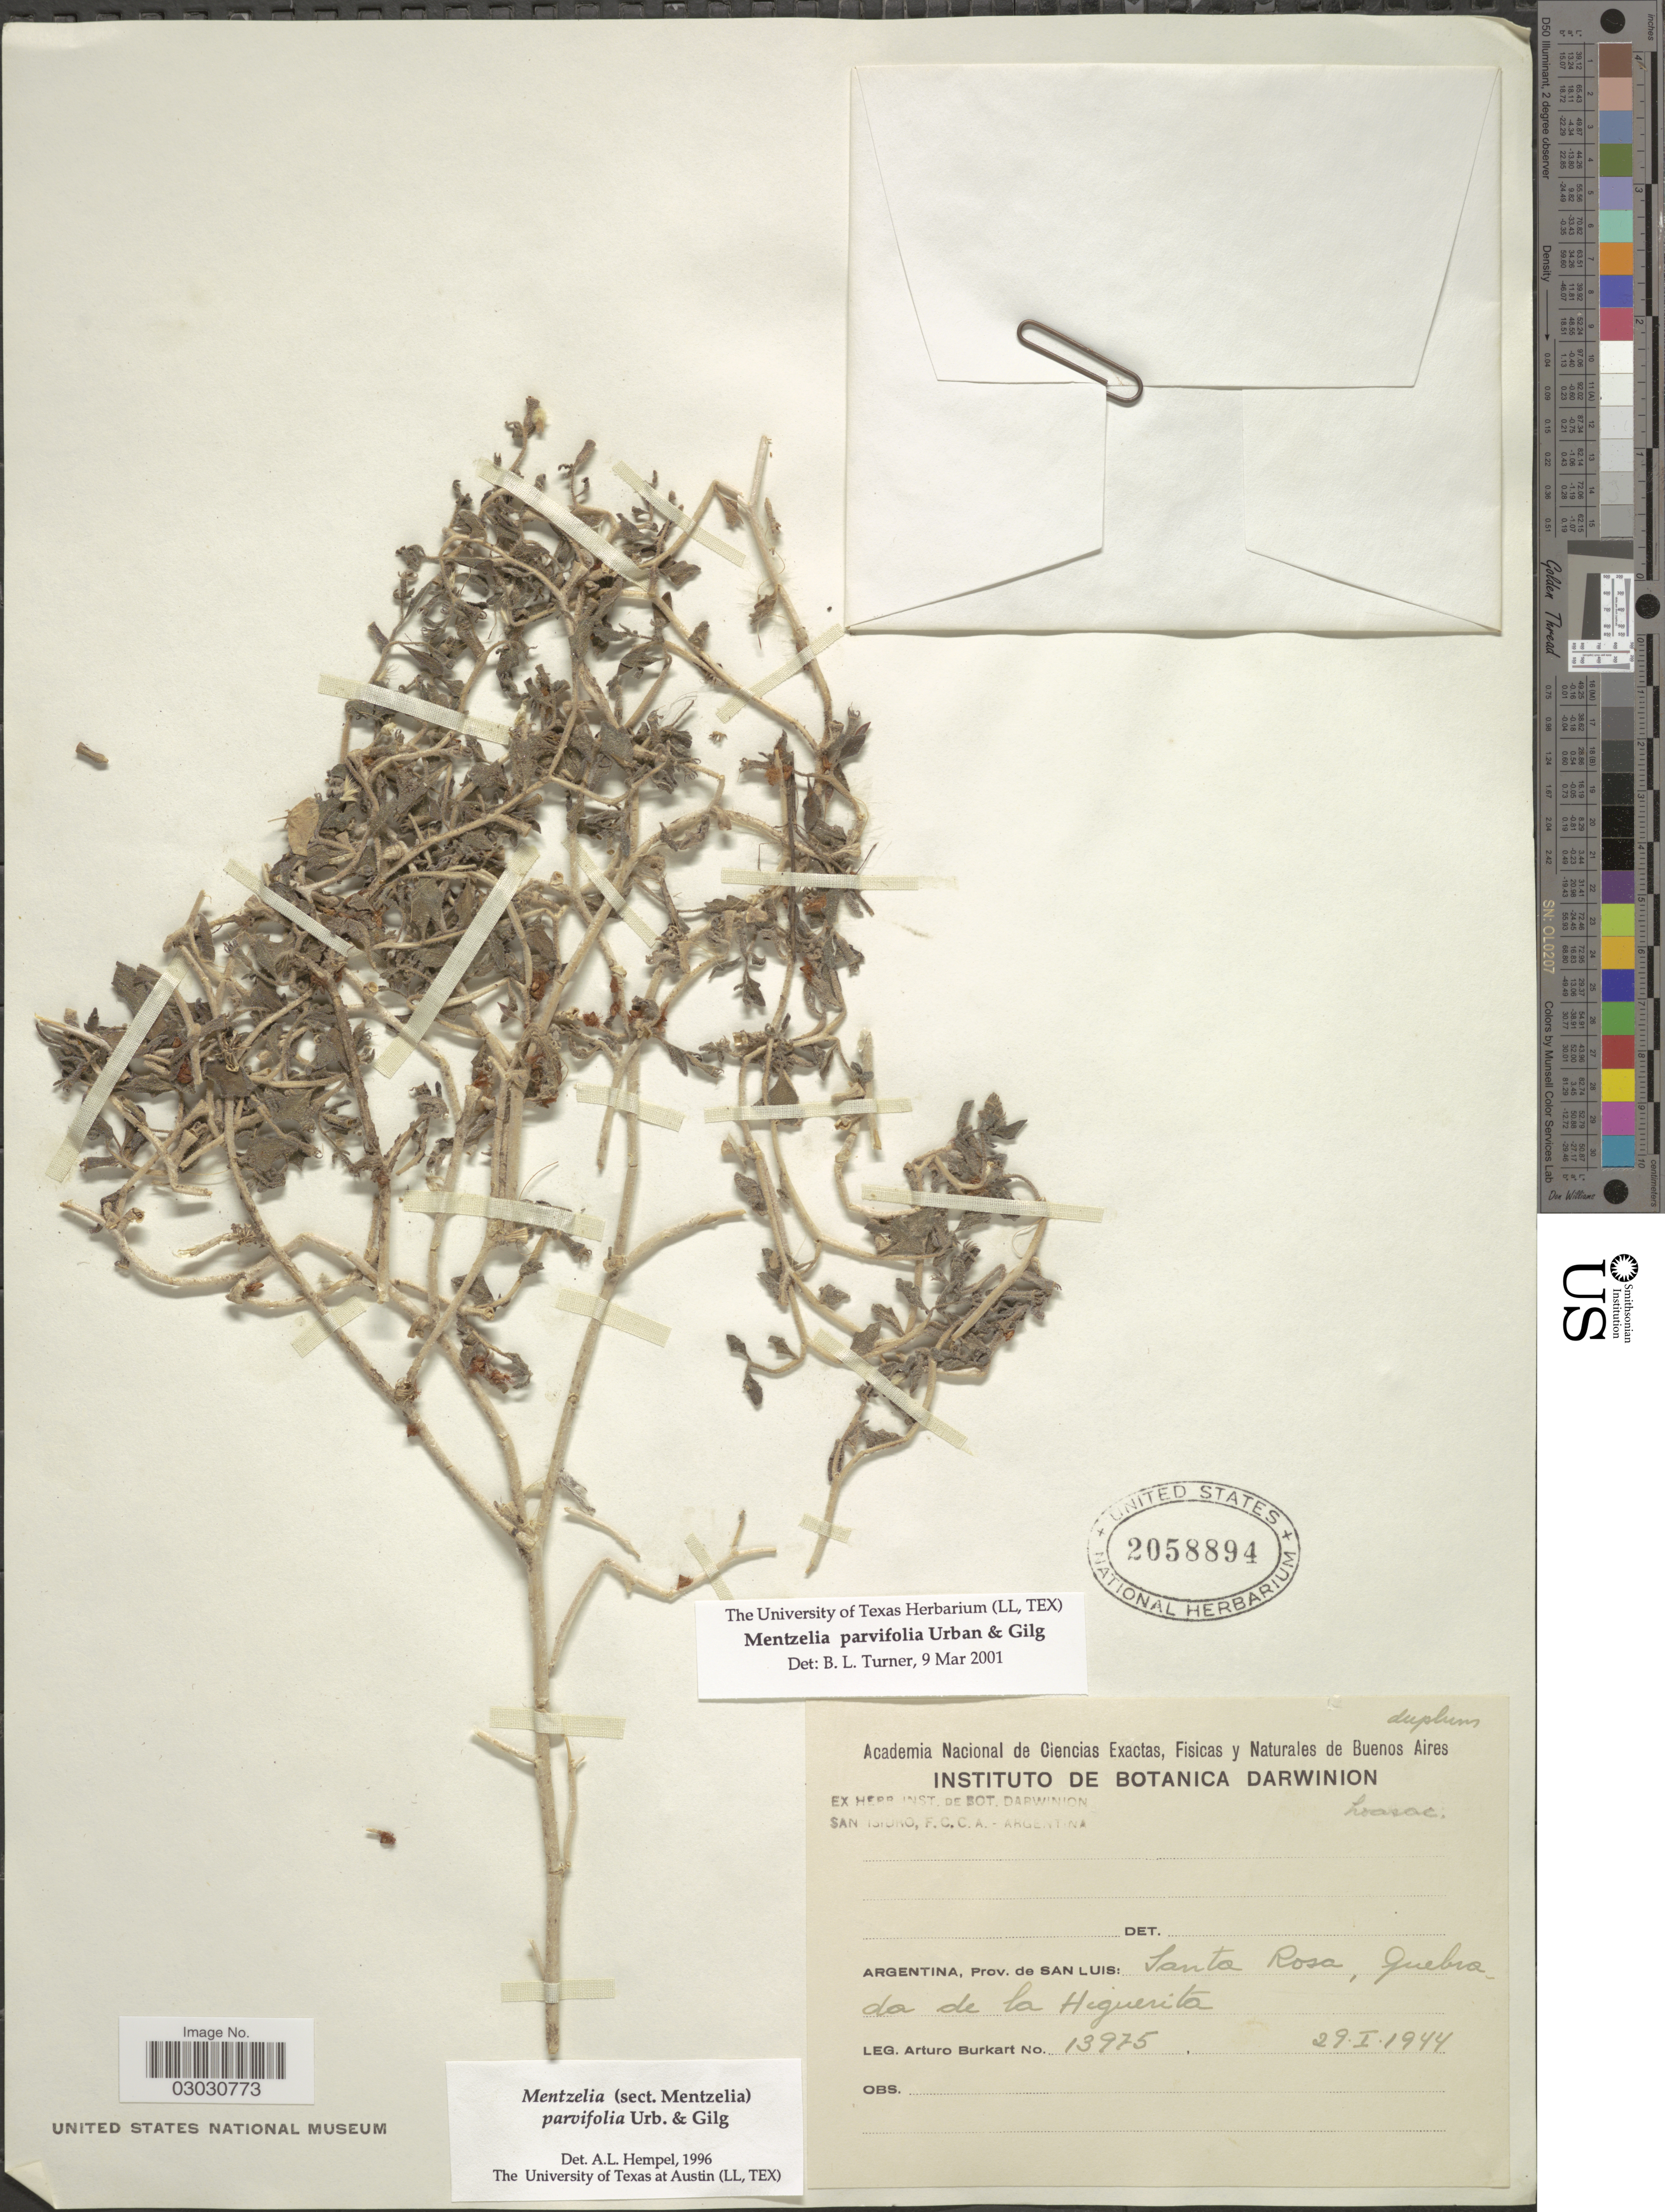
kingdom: Plantae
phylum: Tracheophyta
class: Magnoliopsida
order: Cornales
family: Loasaceae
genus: Mentzelia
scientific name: Mentzelia parvifolia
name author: Urb. & Gilg ex Kurtz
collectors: A. E. Burkart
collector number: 13975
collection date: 1944-01-29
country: Argentina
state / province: San Luis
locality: Santa Rosa, Quebrada de la Higuerita.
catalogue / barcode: US 2058894